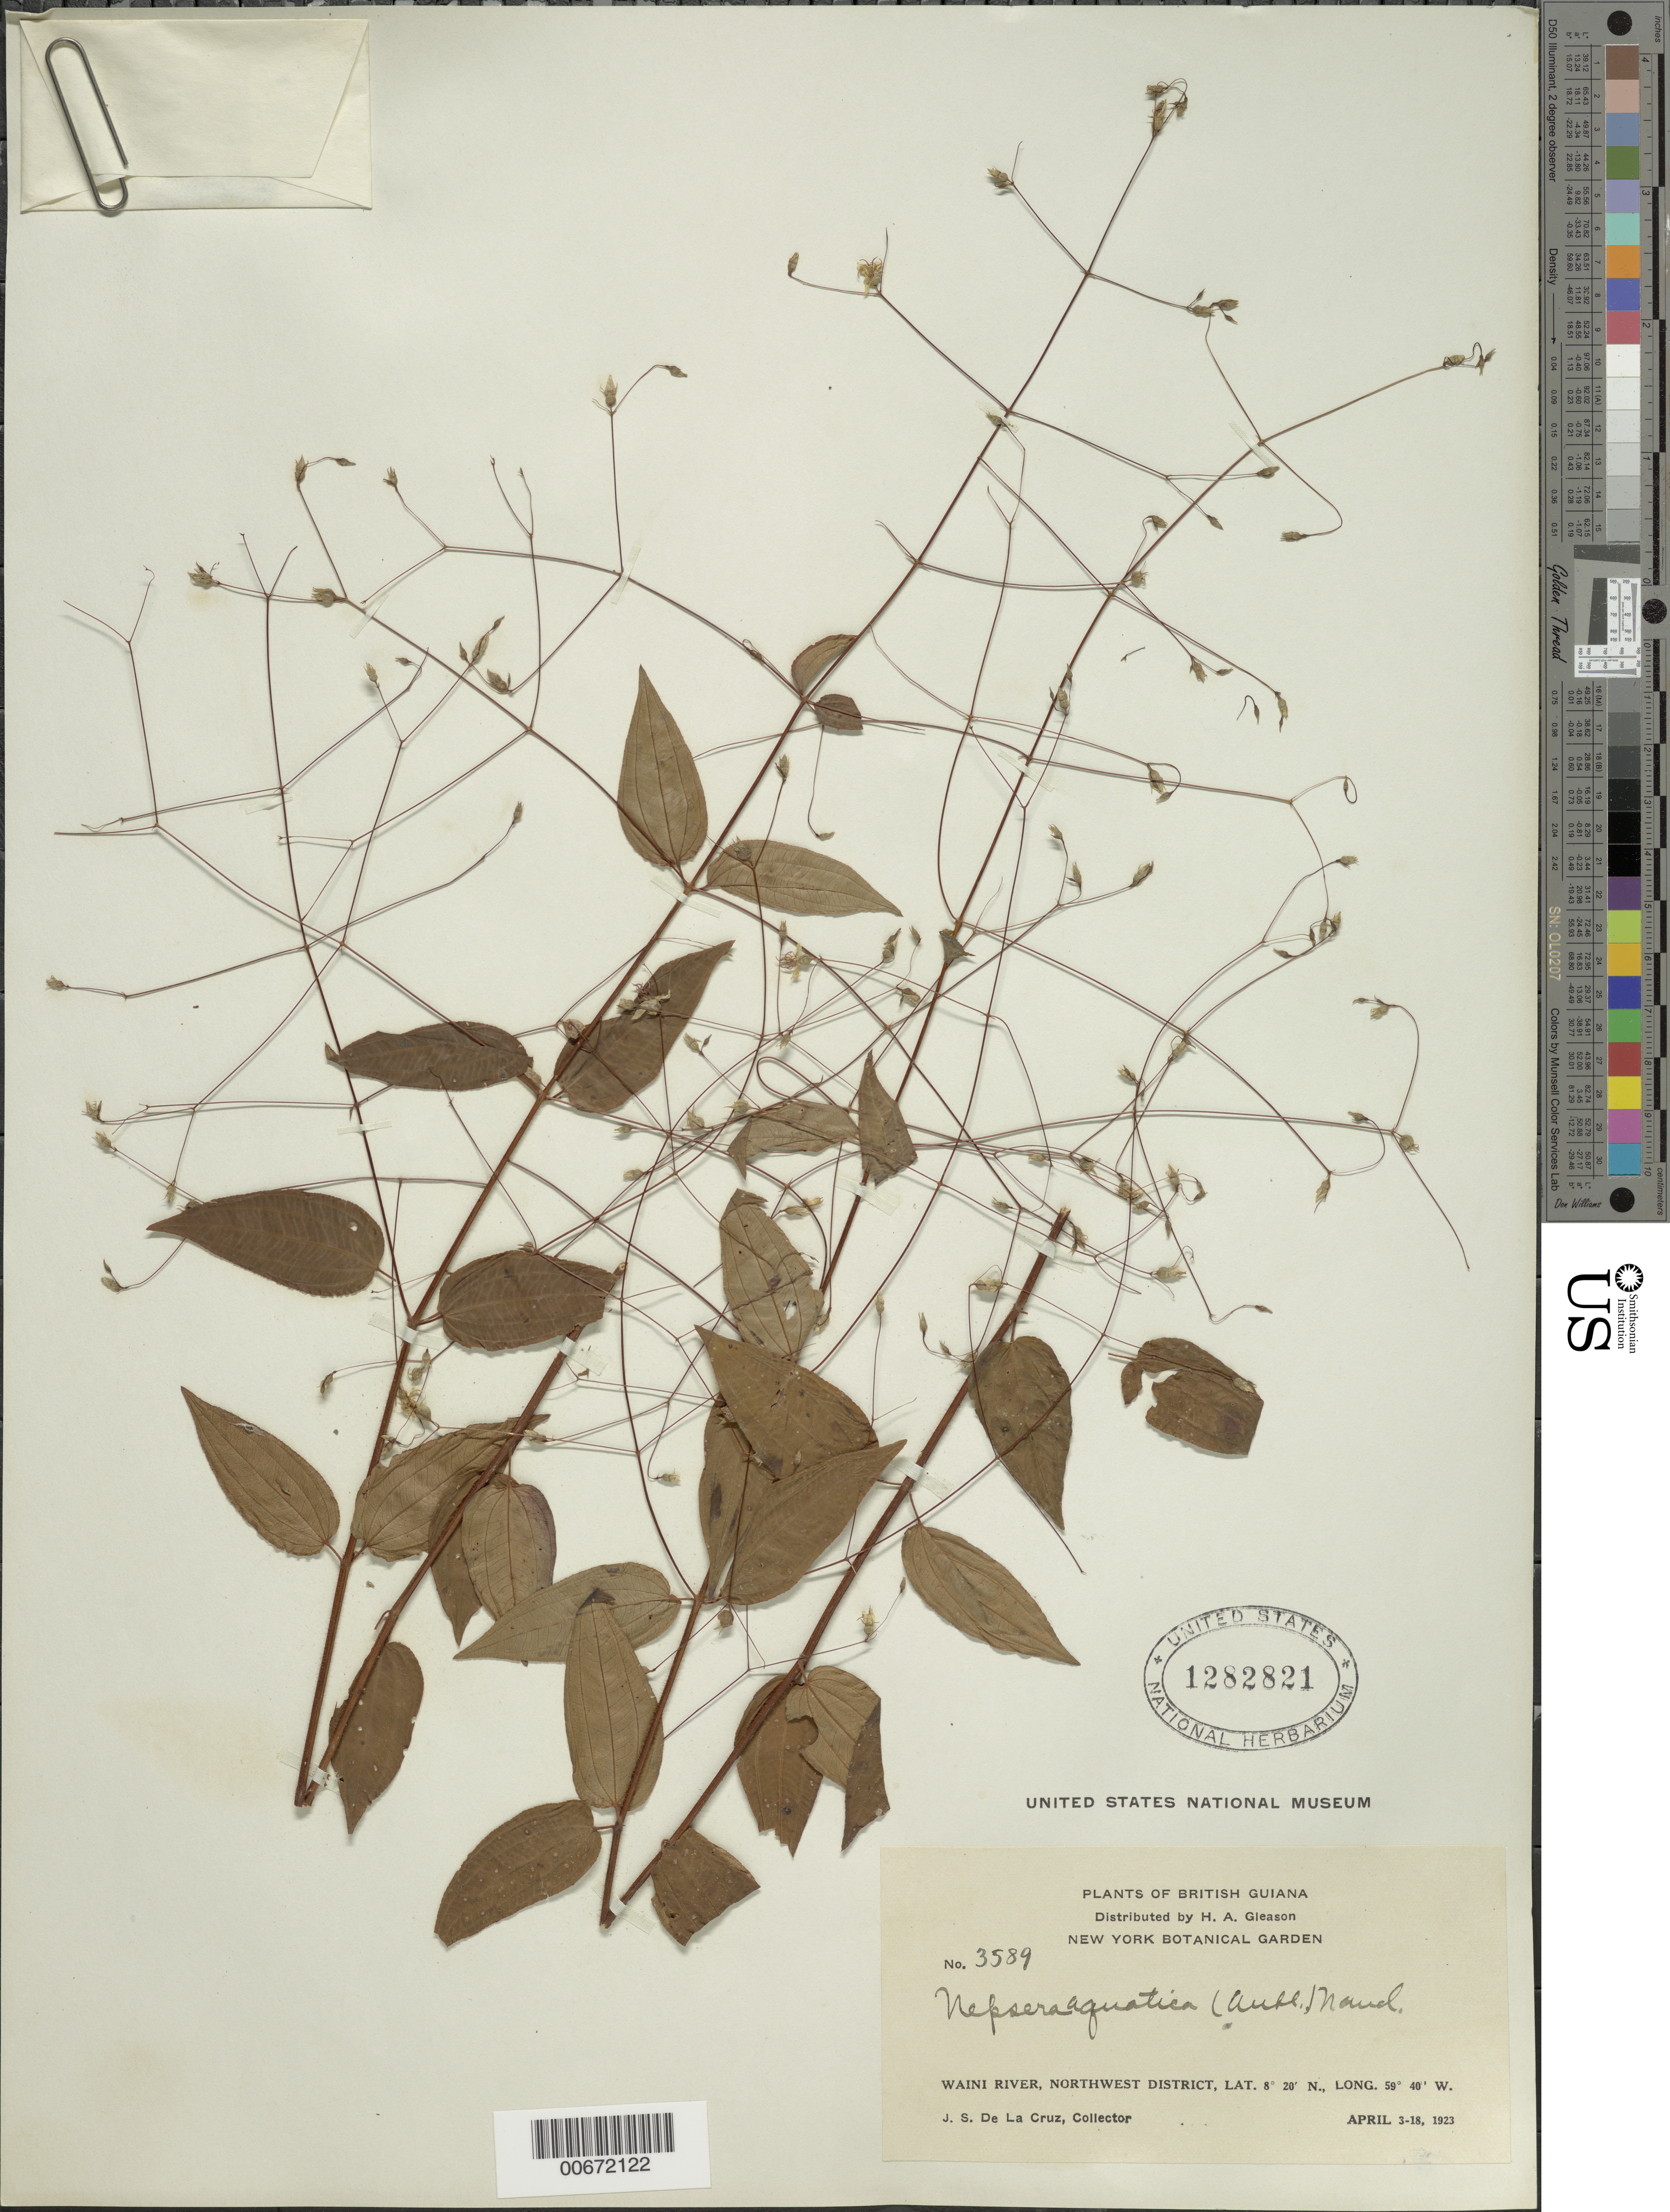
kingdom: Plantae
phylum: Tracheophyta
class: Magnoliopsida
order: Myrtales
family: Melastomataceae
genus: Nepsera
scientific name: Nepsera aquatica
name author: (Aubl.) Naudin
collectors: J. S. de la Cruz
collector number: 3589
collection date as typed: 3-Apr-23 to 18-Apr-23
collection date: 1923-04-03/1923-04-18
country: Guyana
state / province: Barima-Waini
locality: Waini R., NW District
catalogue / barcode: US 1282821